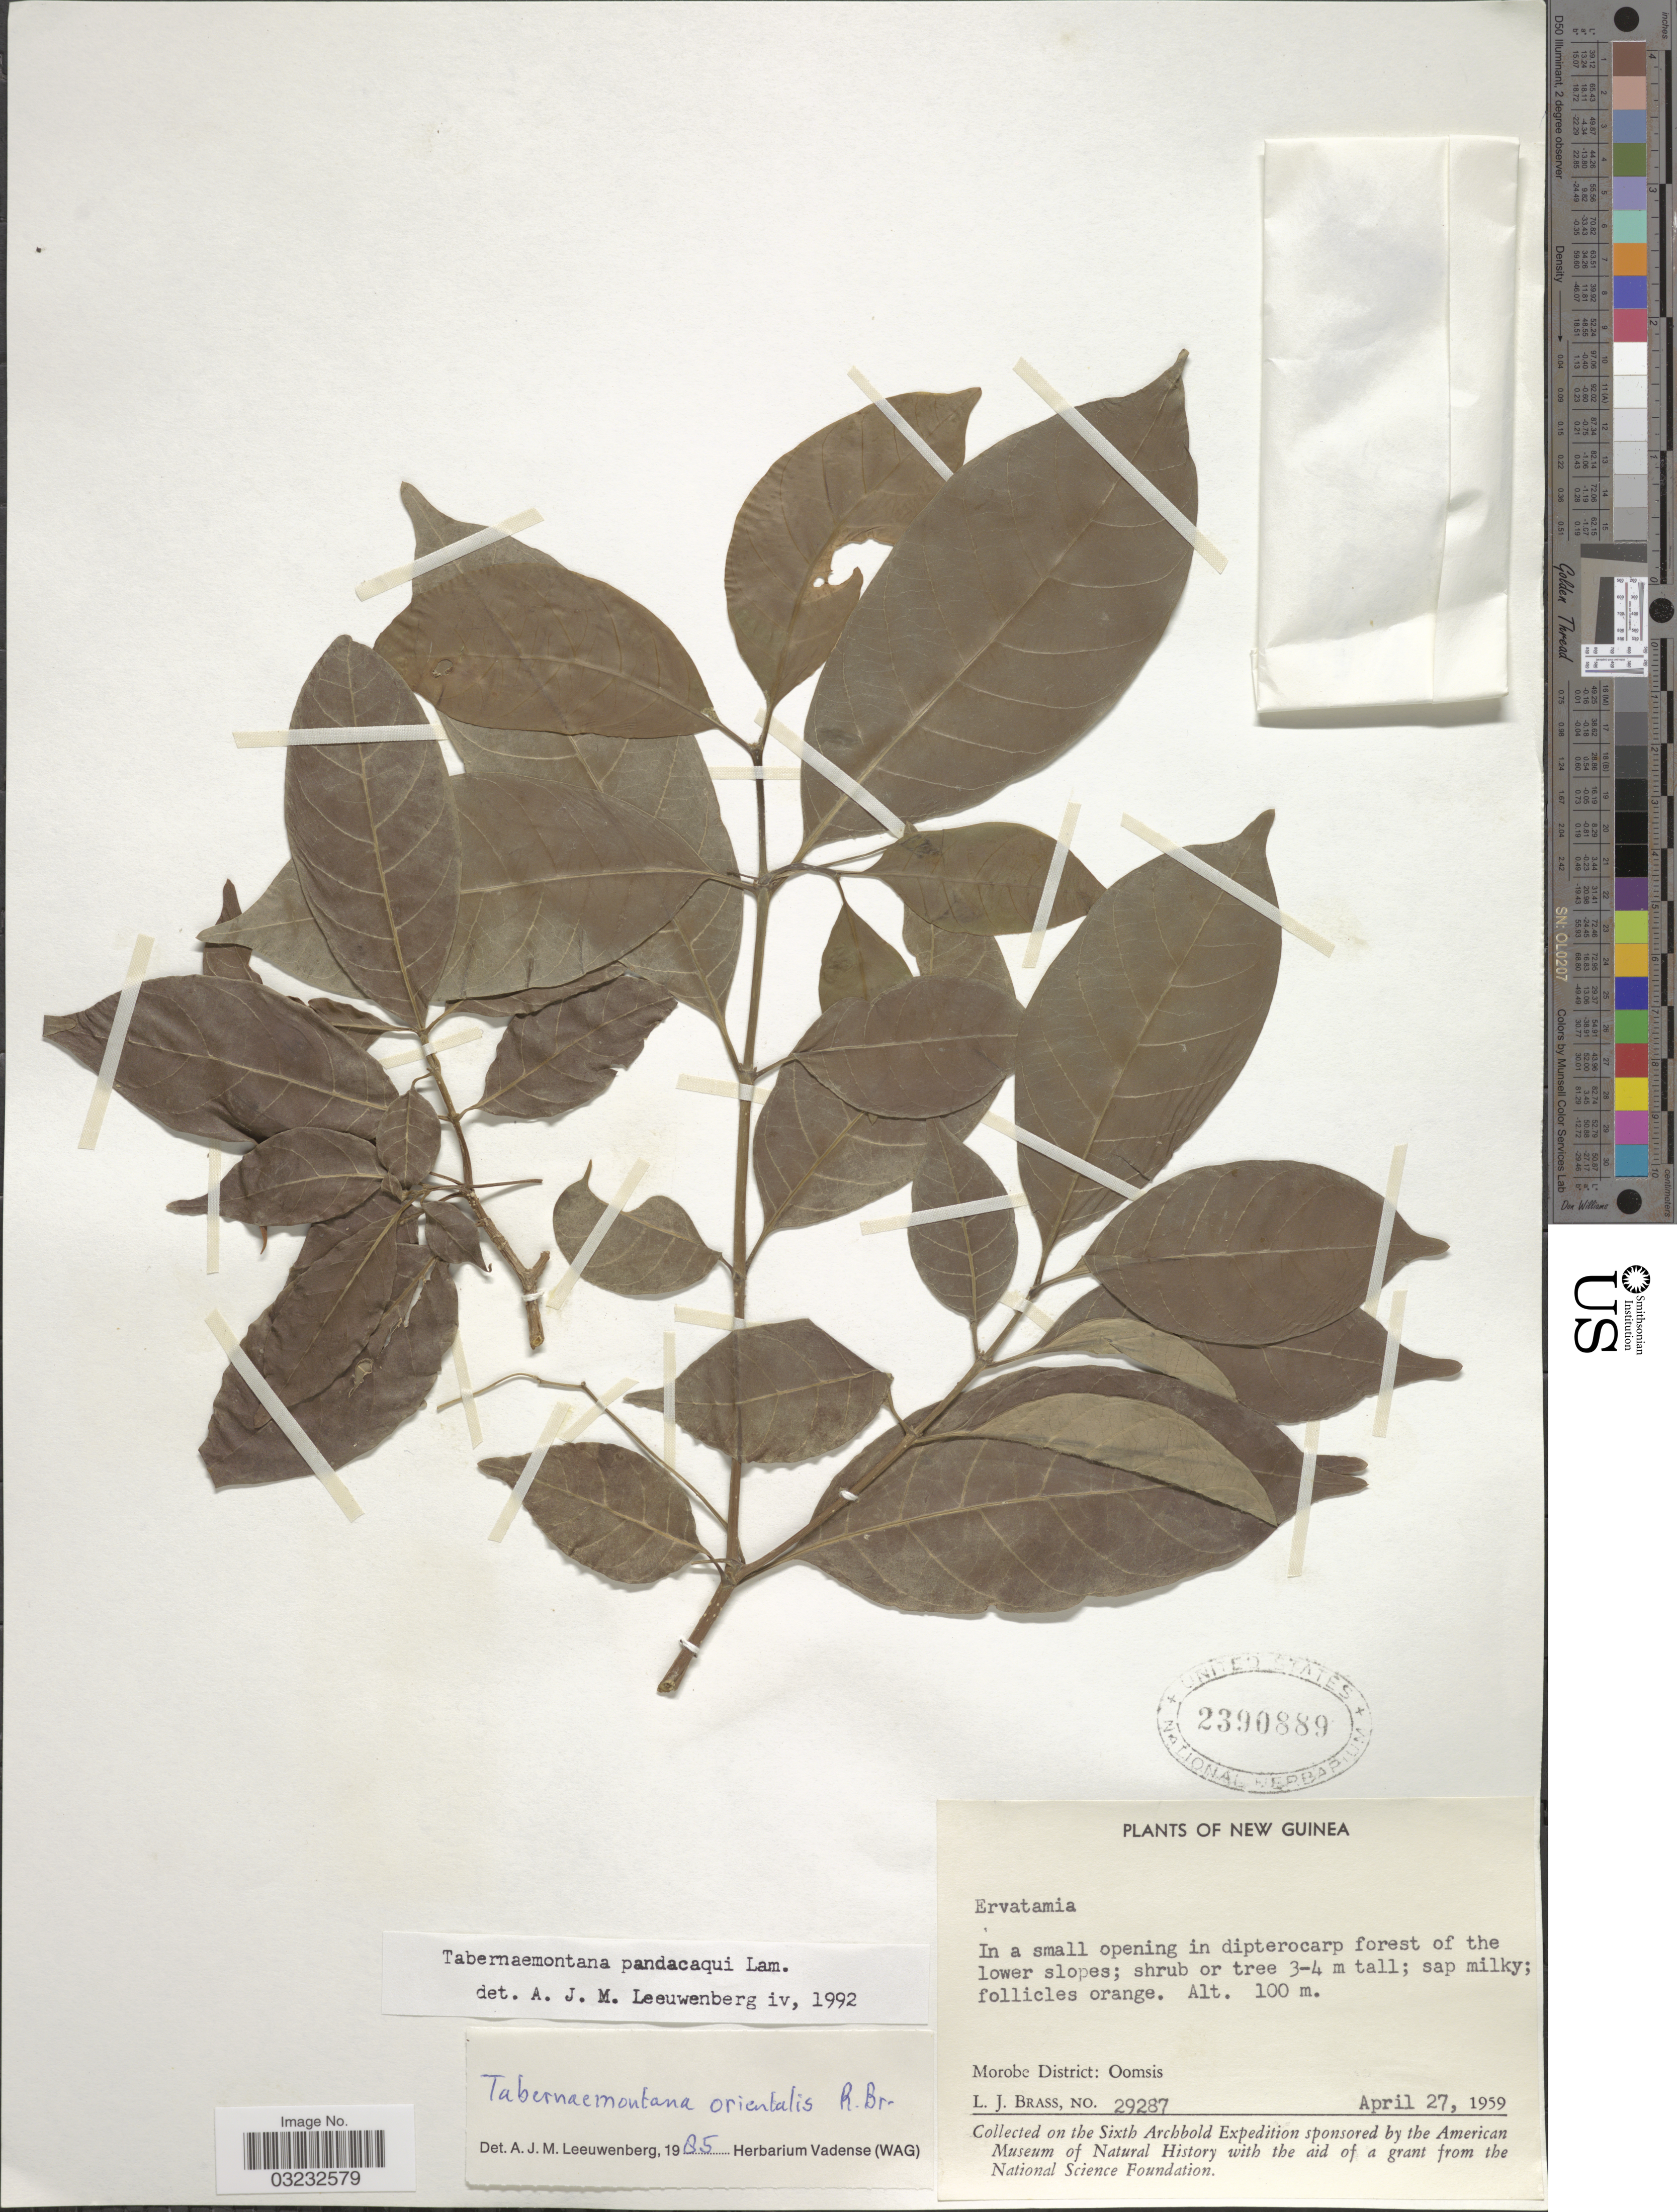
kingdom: Plantae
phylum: Tracheophyta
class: Magnoliopsida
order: Gentianales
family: Apocynaceae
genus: Tabernaemontana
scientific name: Tabernaemontana pandacaqui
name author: Poir.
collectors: L. J. Brass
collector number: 29287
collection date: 1959-04-27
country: Papua New Guinea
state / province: Morobe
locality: Morobe District: Oomsis.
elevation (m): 100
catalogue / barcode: US 2390889